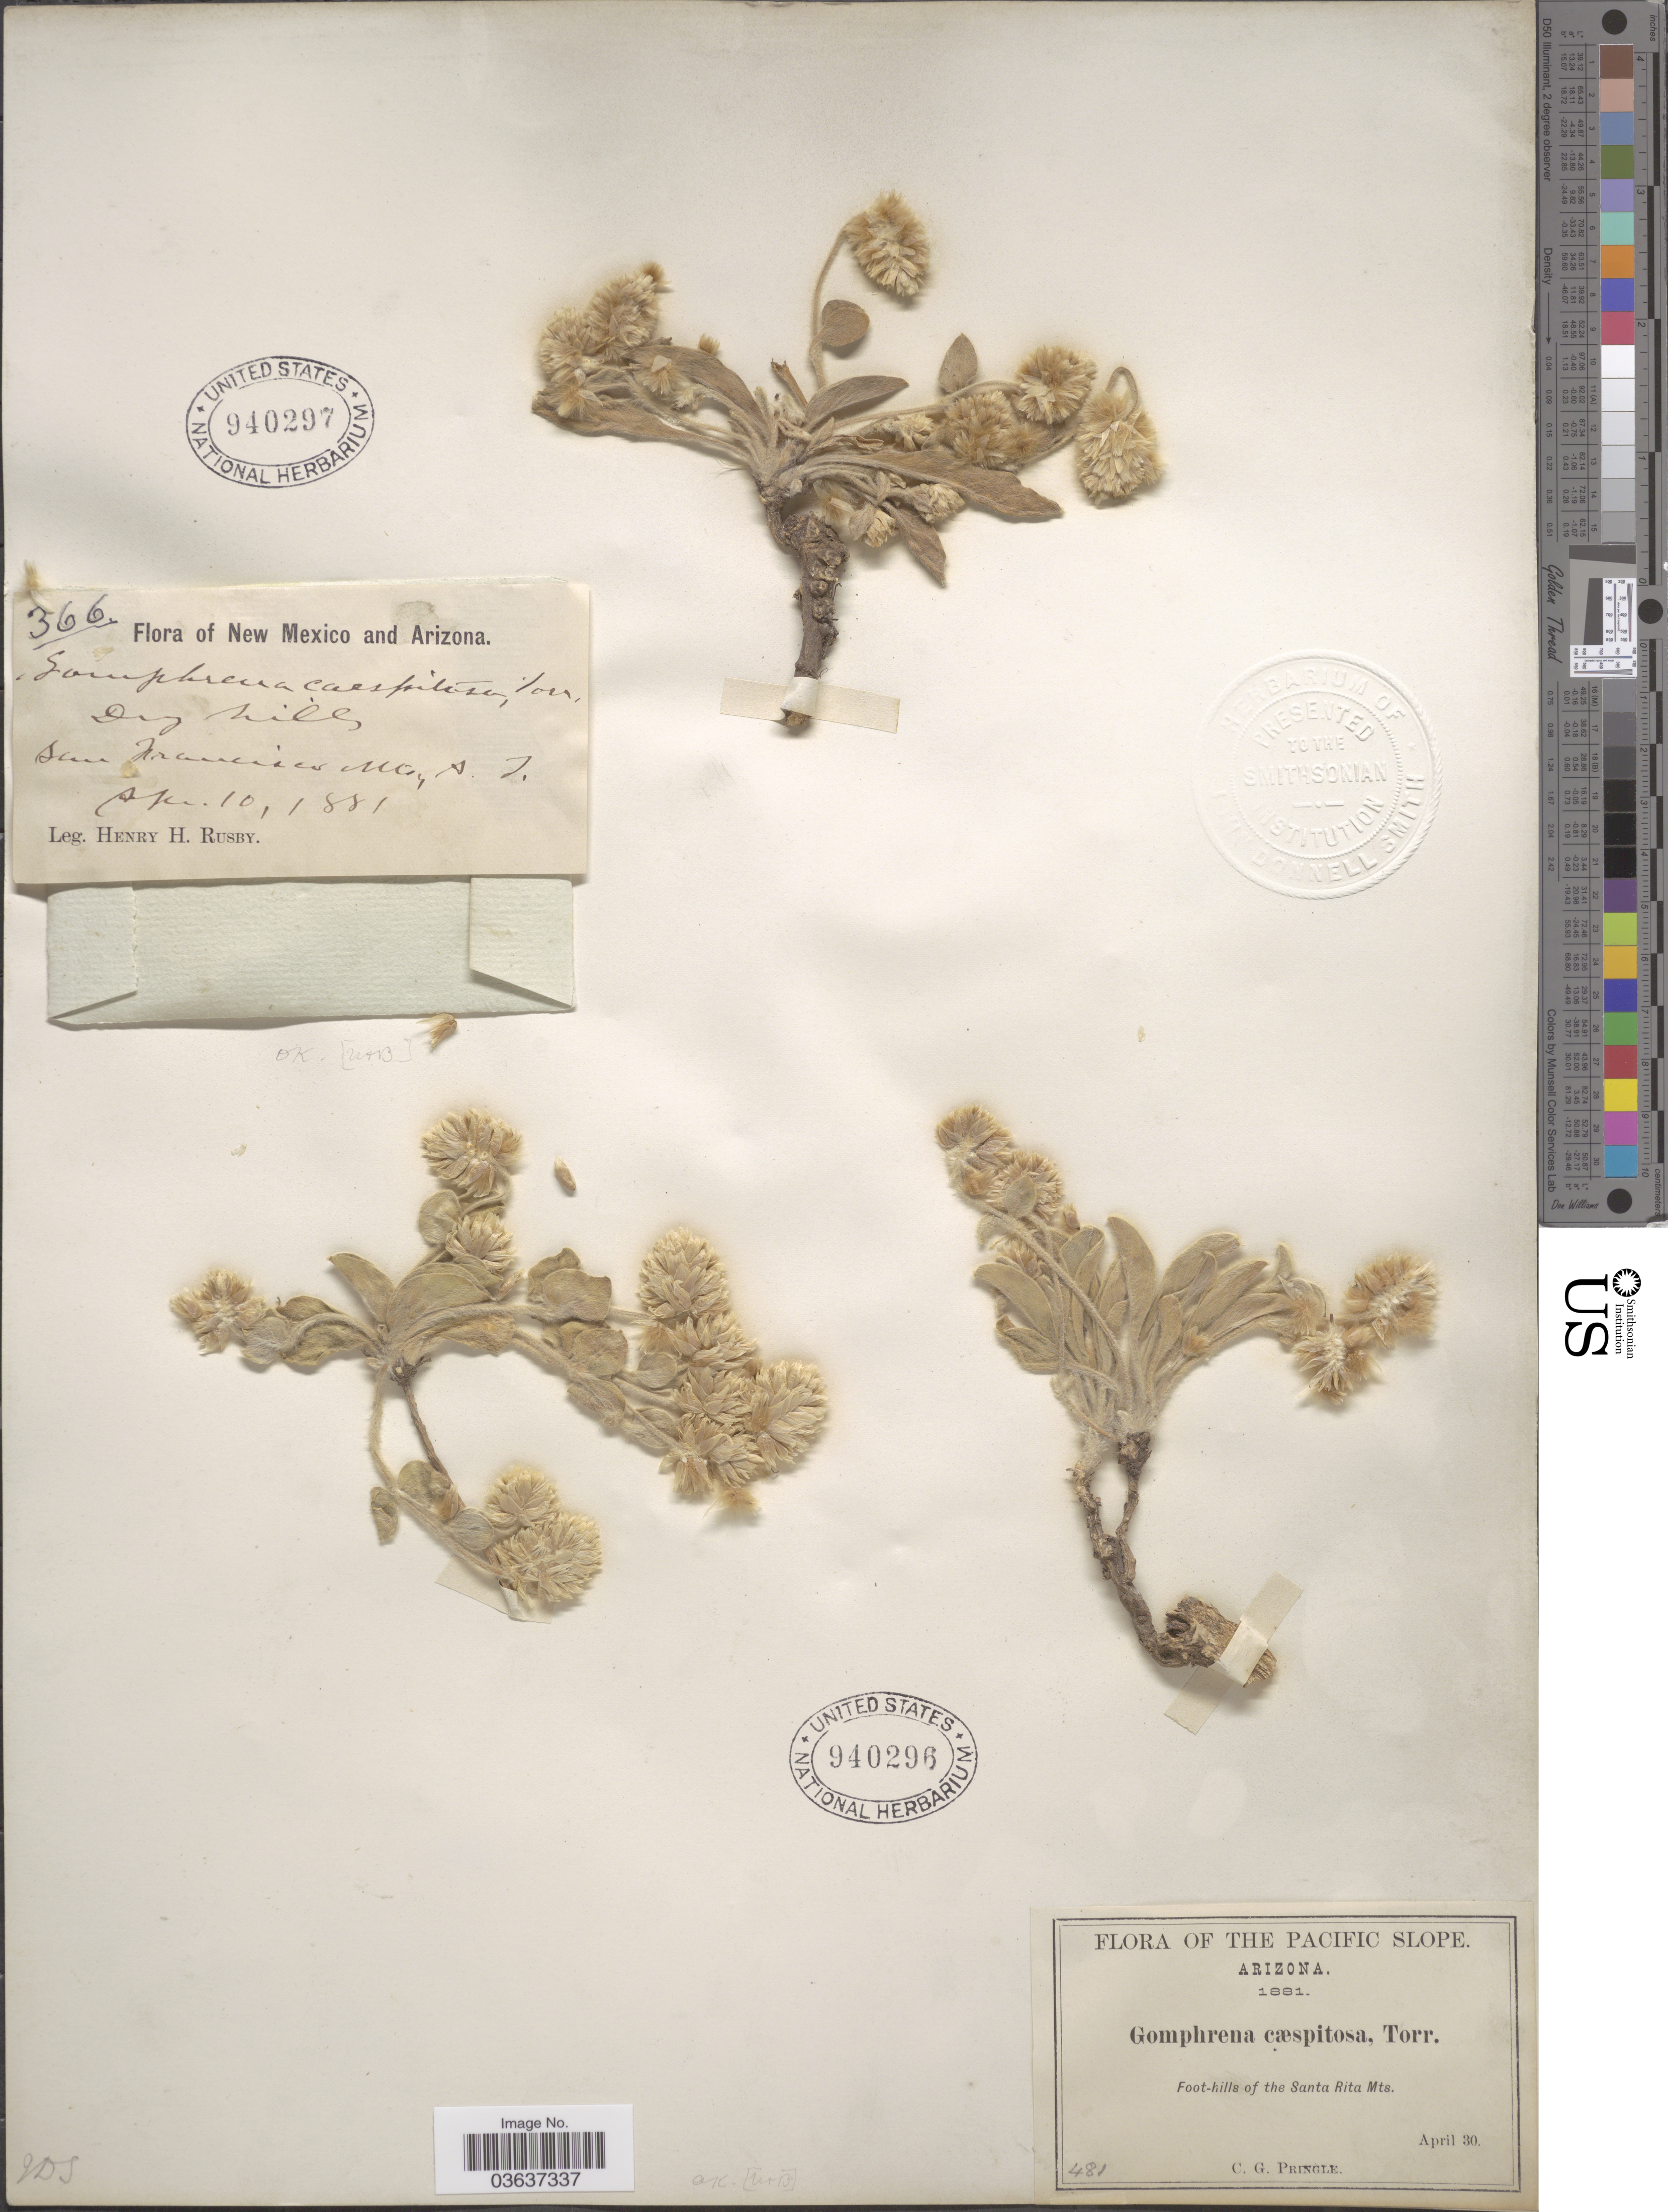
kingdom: Plantae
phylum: Tracheophyta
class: Magnoliopsida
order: Caryophyllales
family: Amaranthaceae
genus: Gomphrena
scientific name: Gomphrena caespitosa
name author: Torr. in Emory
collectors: C. G. Pringle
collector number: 481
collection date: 1881-04-30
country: United States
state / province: Arizona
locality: The Pacific Slope. Foot-hills of the Santa Rita Mts.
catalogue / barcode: US 940296-2